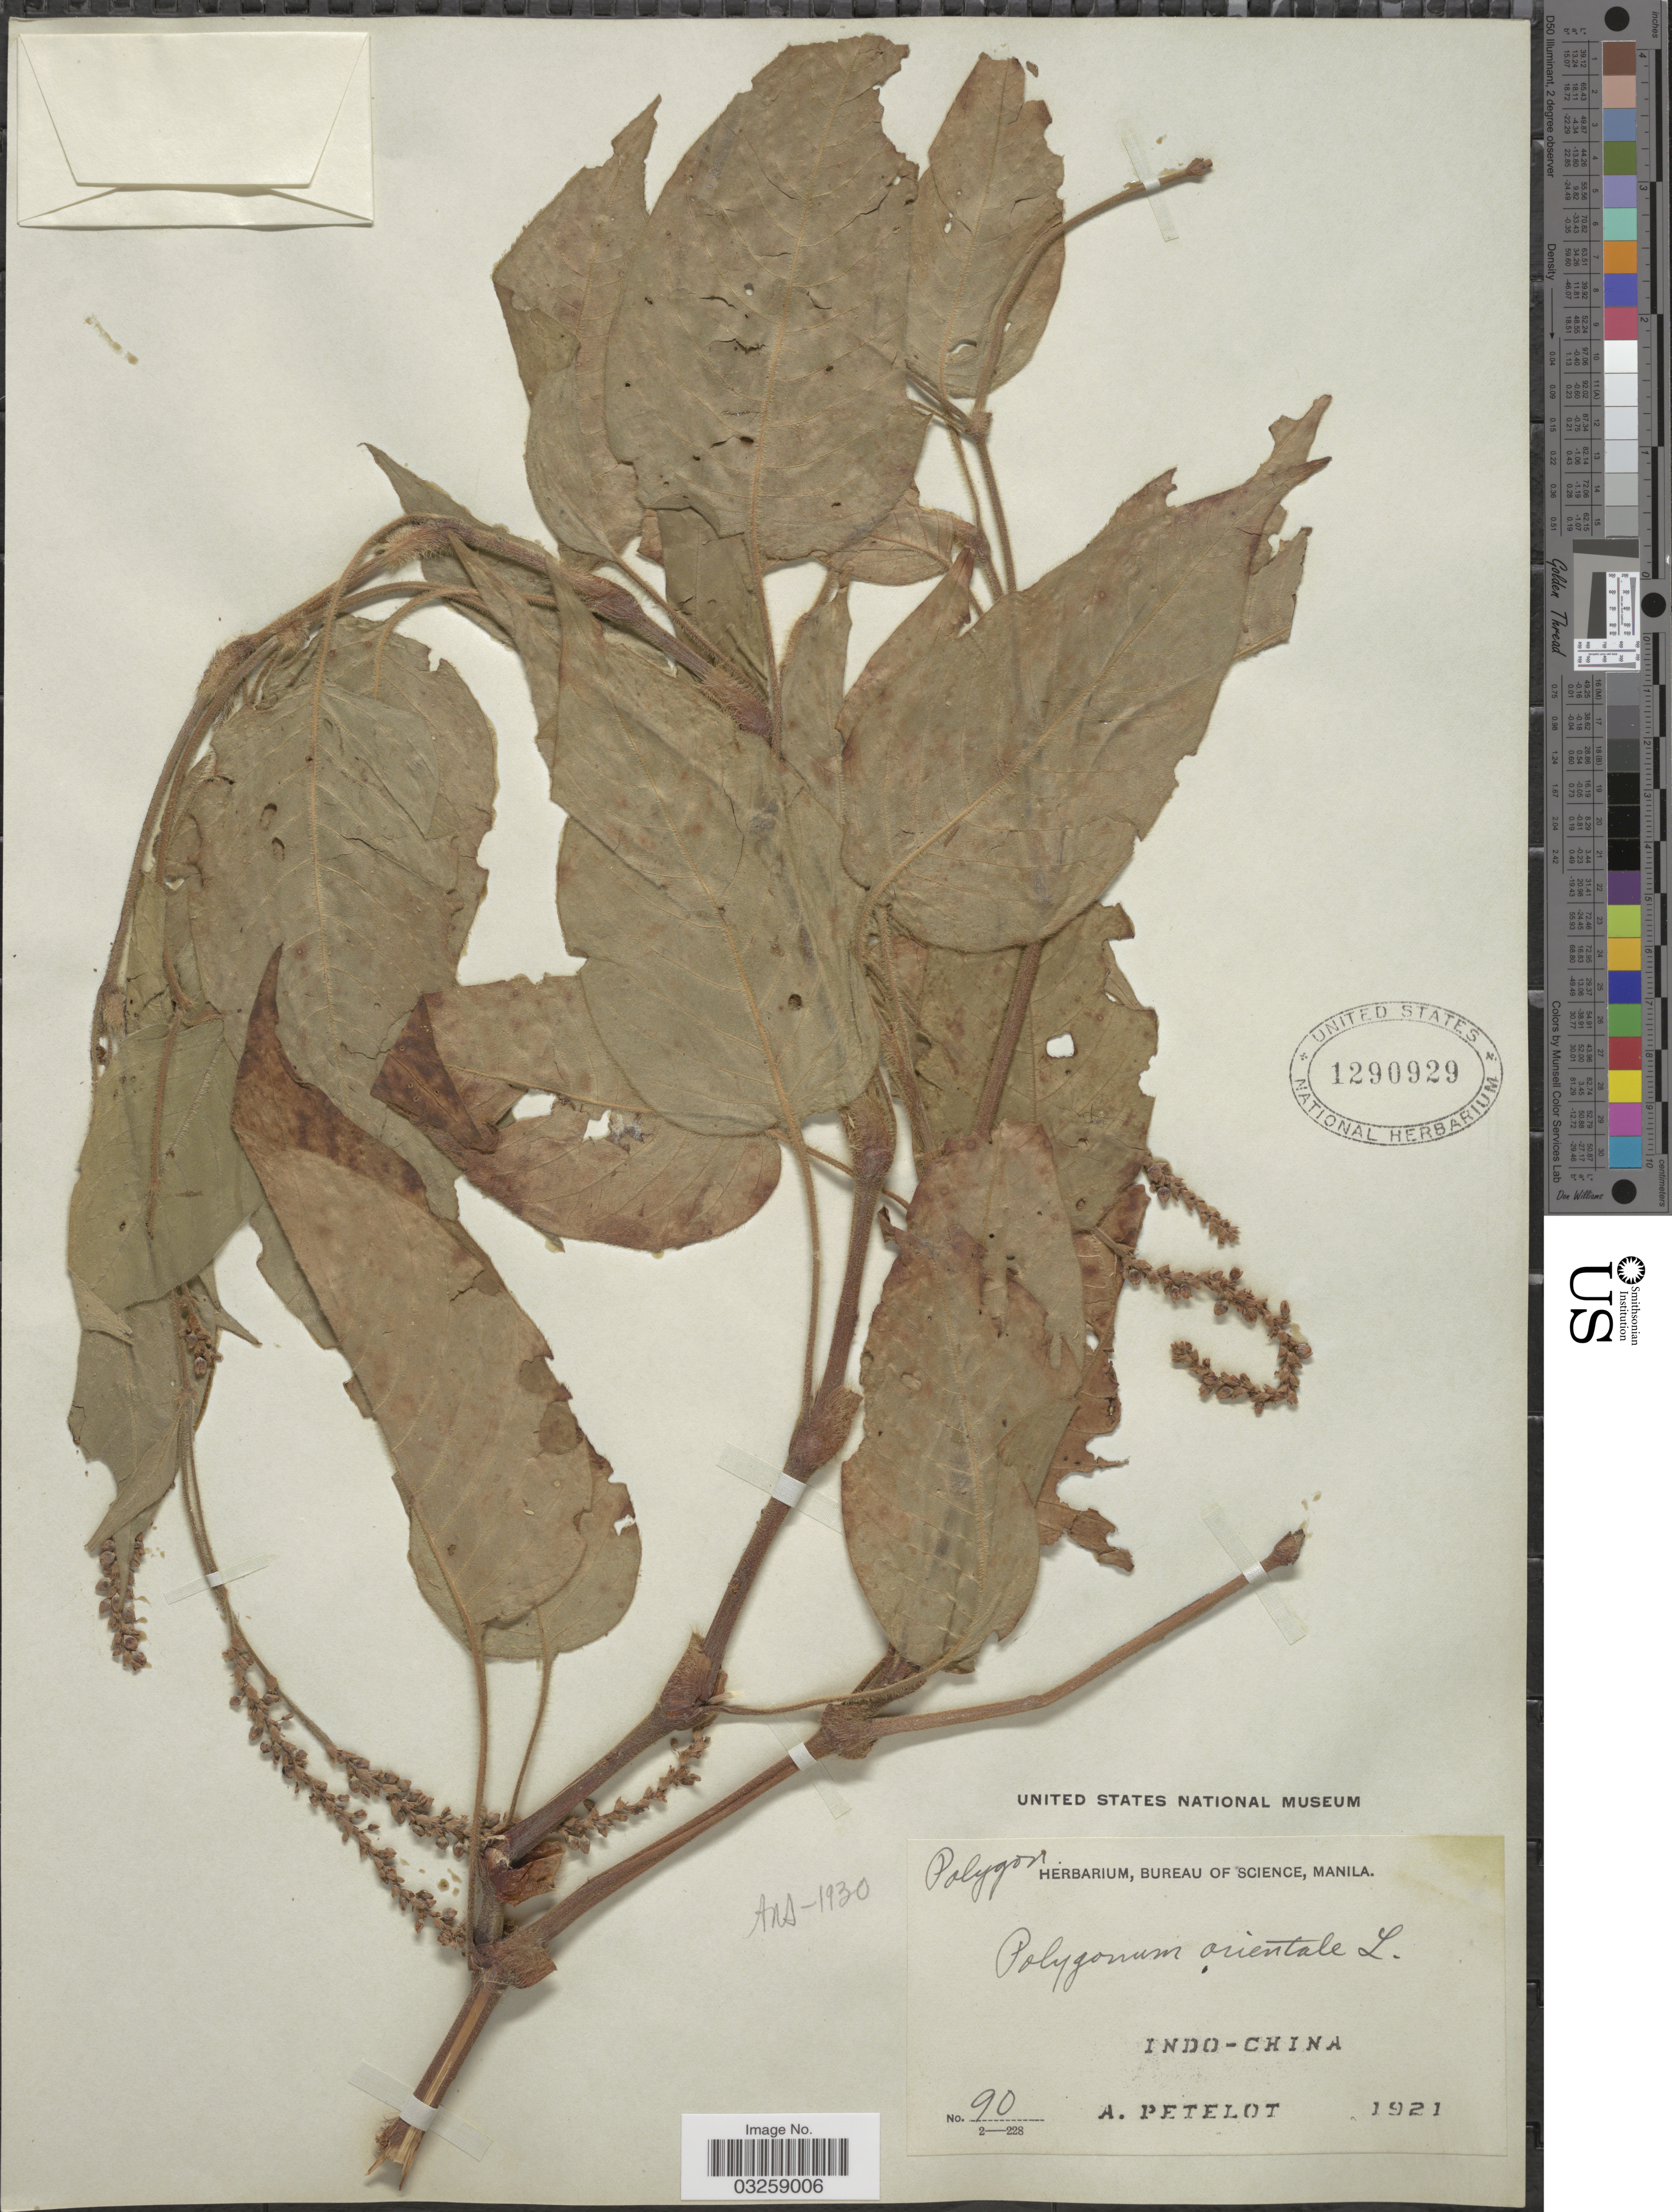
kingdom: Plantae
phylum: Tracheophyta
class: Magnoliopsida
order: Caryophyllales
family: Polygonaceae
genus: Polygonum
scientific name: Polygonum orientale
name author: L.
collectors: A. Petelot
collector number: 90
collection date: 1921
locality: Indo-China.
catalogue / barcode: US 1290929